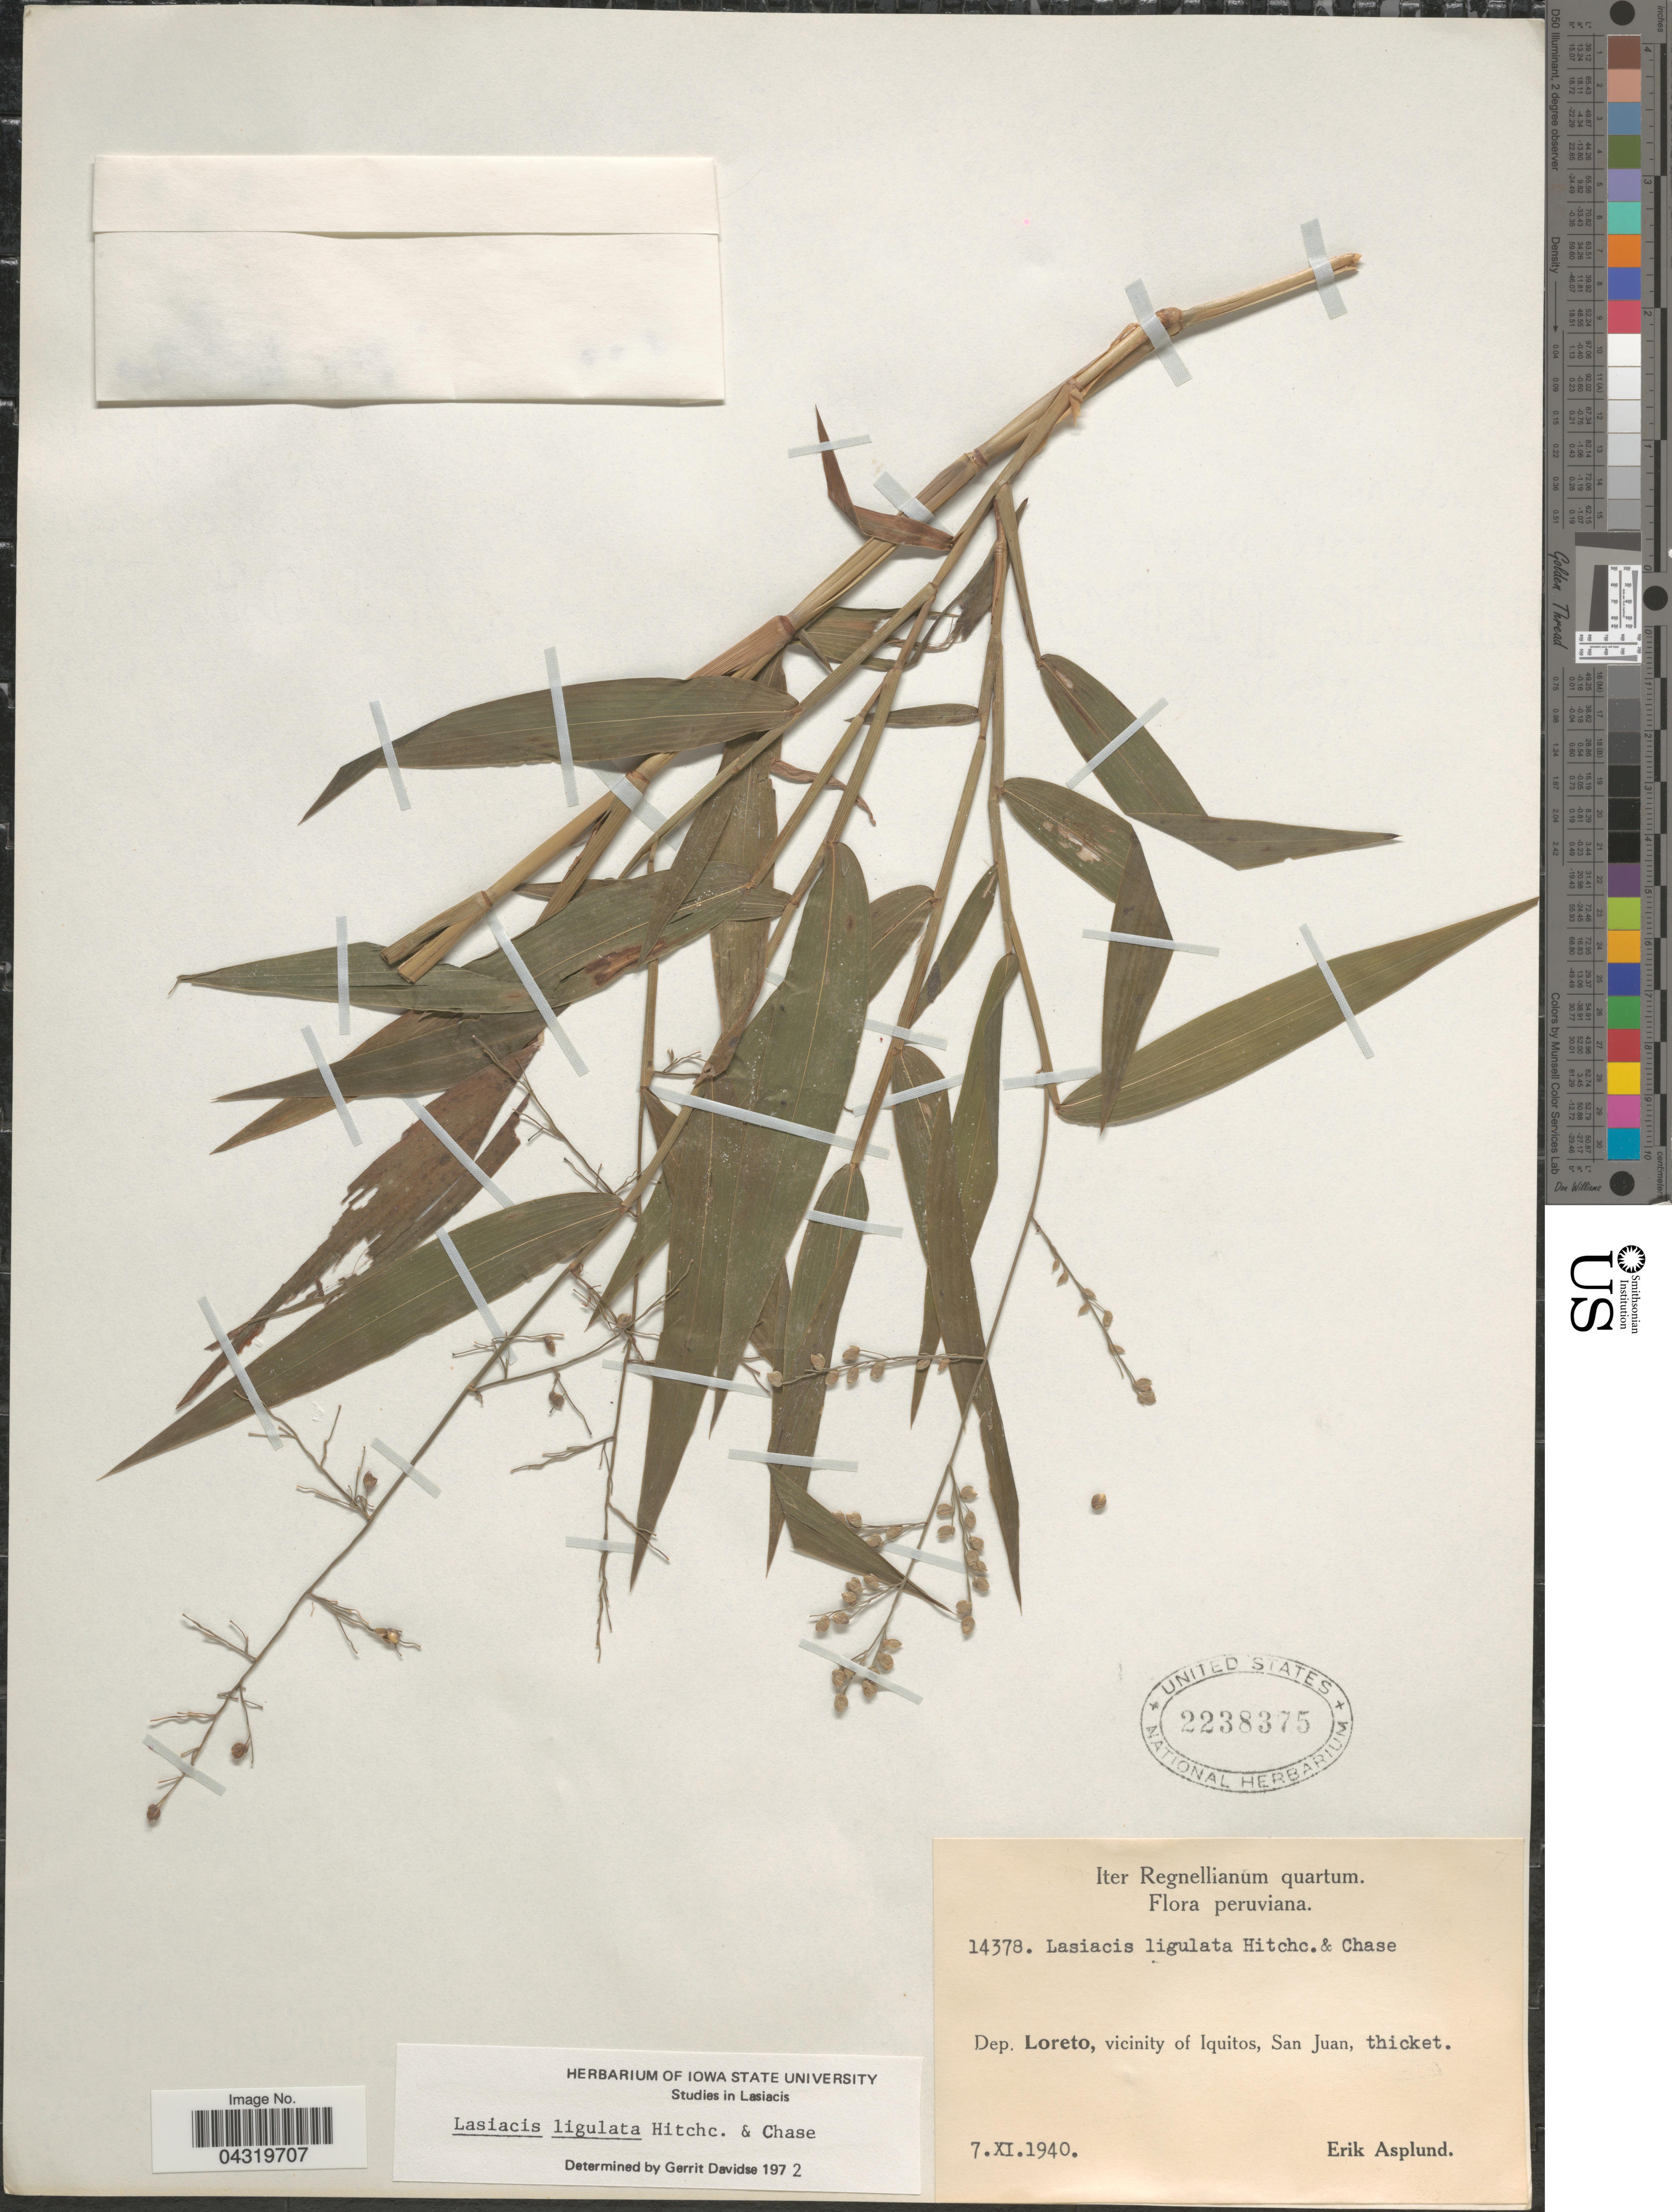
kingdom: Plantae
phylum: Tracheophyta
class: Liliopsida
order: Poales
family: Poaceae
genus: Lasiacis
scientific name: Lasiacis ligulata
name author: Hitchc. & Chase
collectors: E. Asplund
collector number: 14378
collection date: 1940-11-07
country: Peru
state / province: Loreto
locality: Iter Regnellianum quartum. Dep. Loreto, vicinity of Iquitos, San Juan, thicket.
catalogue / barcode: US 2238375